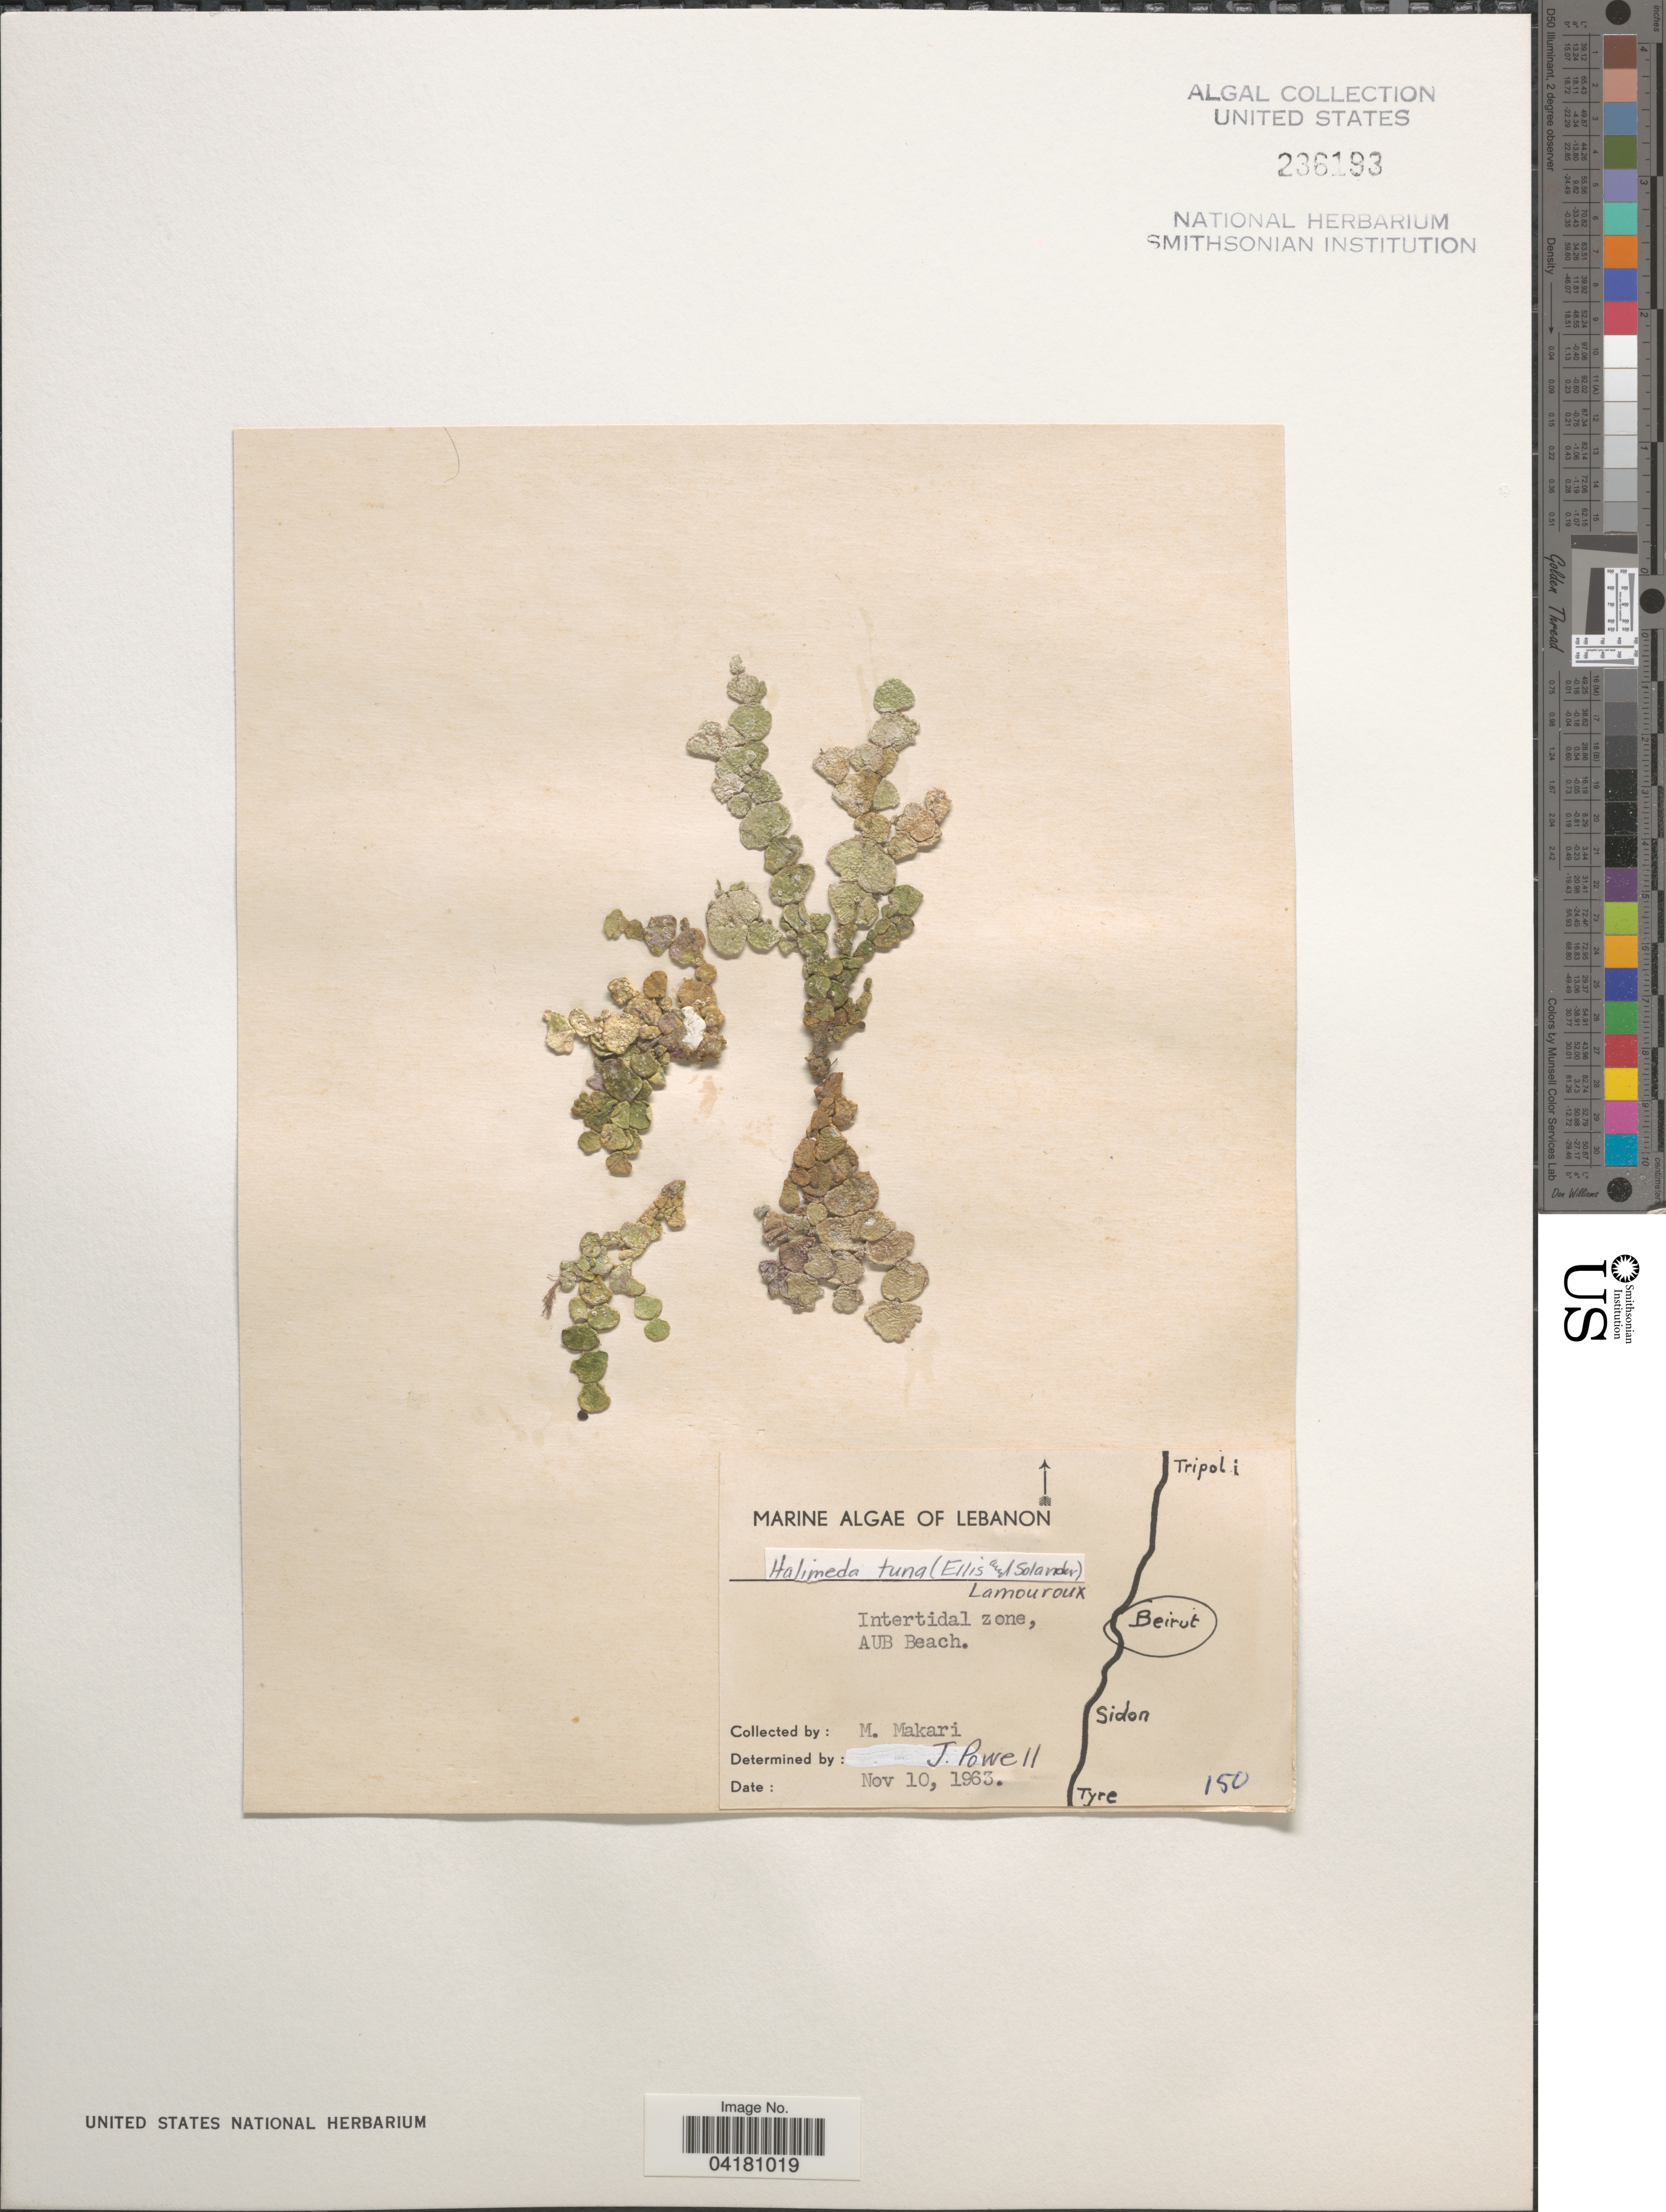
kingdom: Plantae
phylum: Chlorophyta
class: Ulvophyceae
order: Bryopsidales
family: Halimedaceae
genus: Halimeda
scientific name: Halimeda tuna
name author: (J. Ellis & Sol.) J.V.Lamouroux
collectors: M. Makari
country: Lebanon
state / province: Beyrouth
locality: Intertidal zone, AUB Beach. Beirut.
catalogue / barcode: US 236193